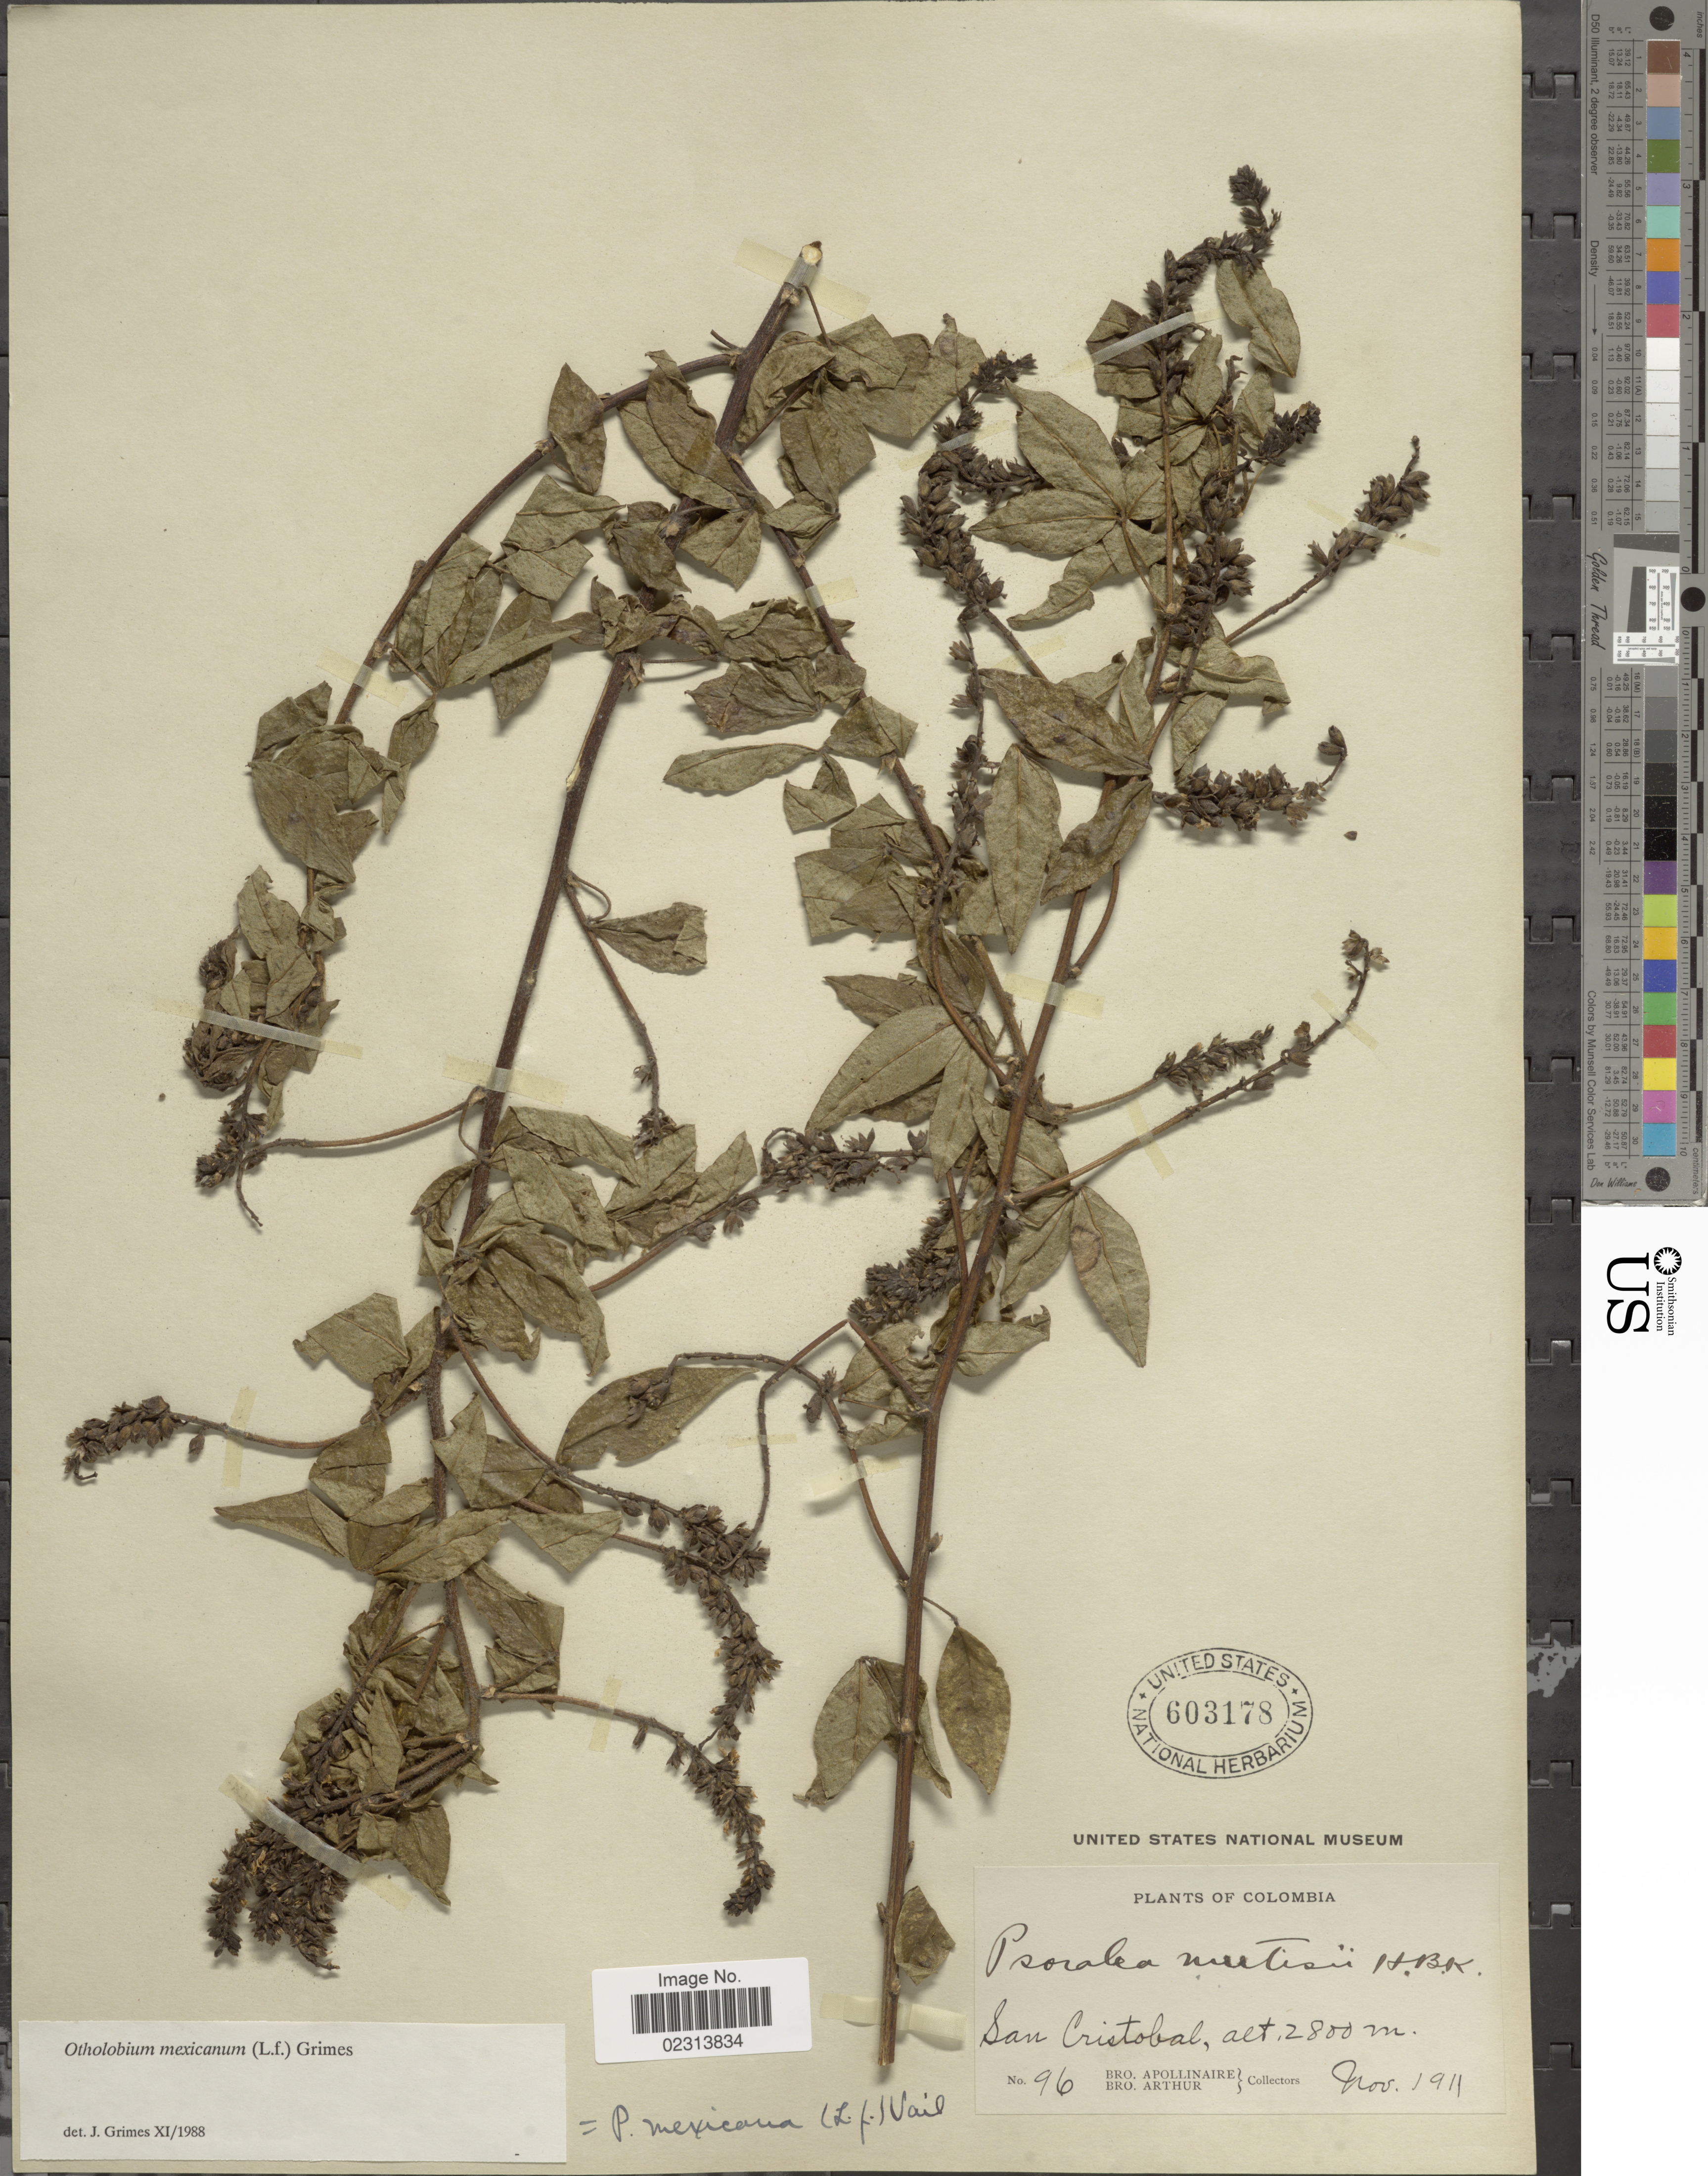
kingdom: Plantae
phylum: Tracheophyta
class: Magnoliopsida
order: Fabales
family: Fabaceae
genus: Otholobium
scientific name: Otholobium mexicanum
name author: (L. f.) J.W. Grimes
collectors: Bro. Apollinaire & Bro. Arthur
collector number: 96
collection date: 1911-11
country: Colombia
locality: San Cristobal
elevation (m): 2800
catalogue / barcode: US 603178